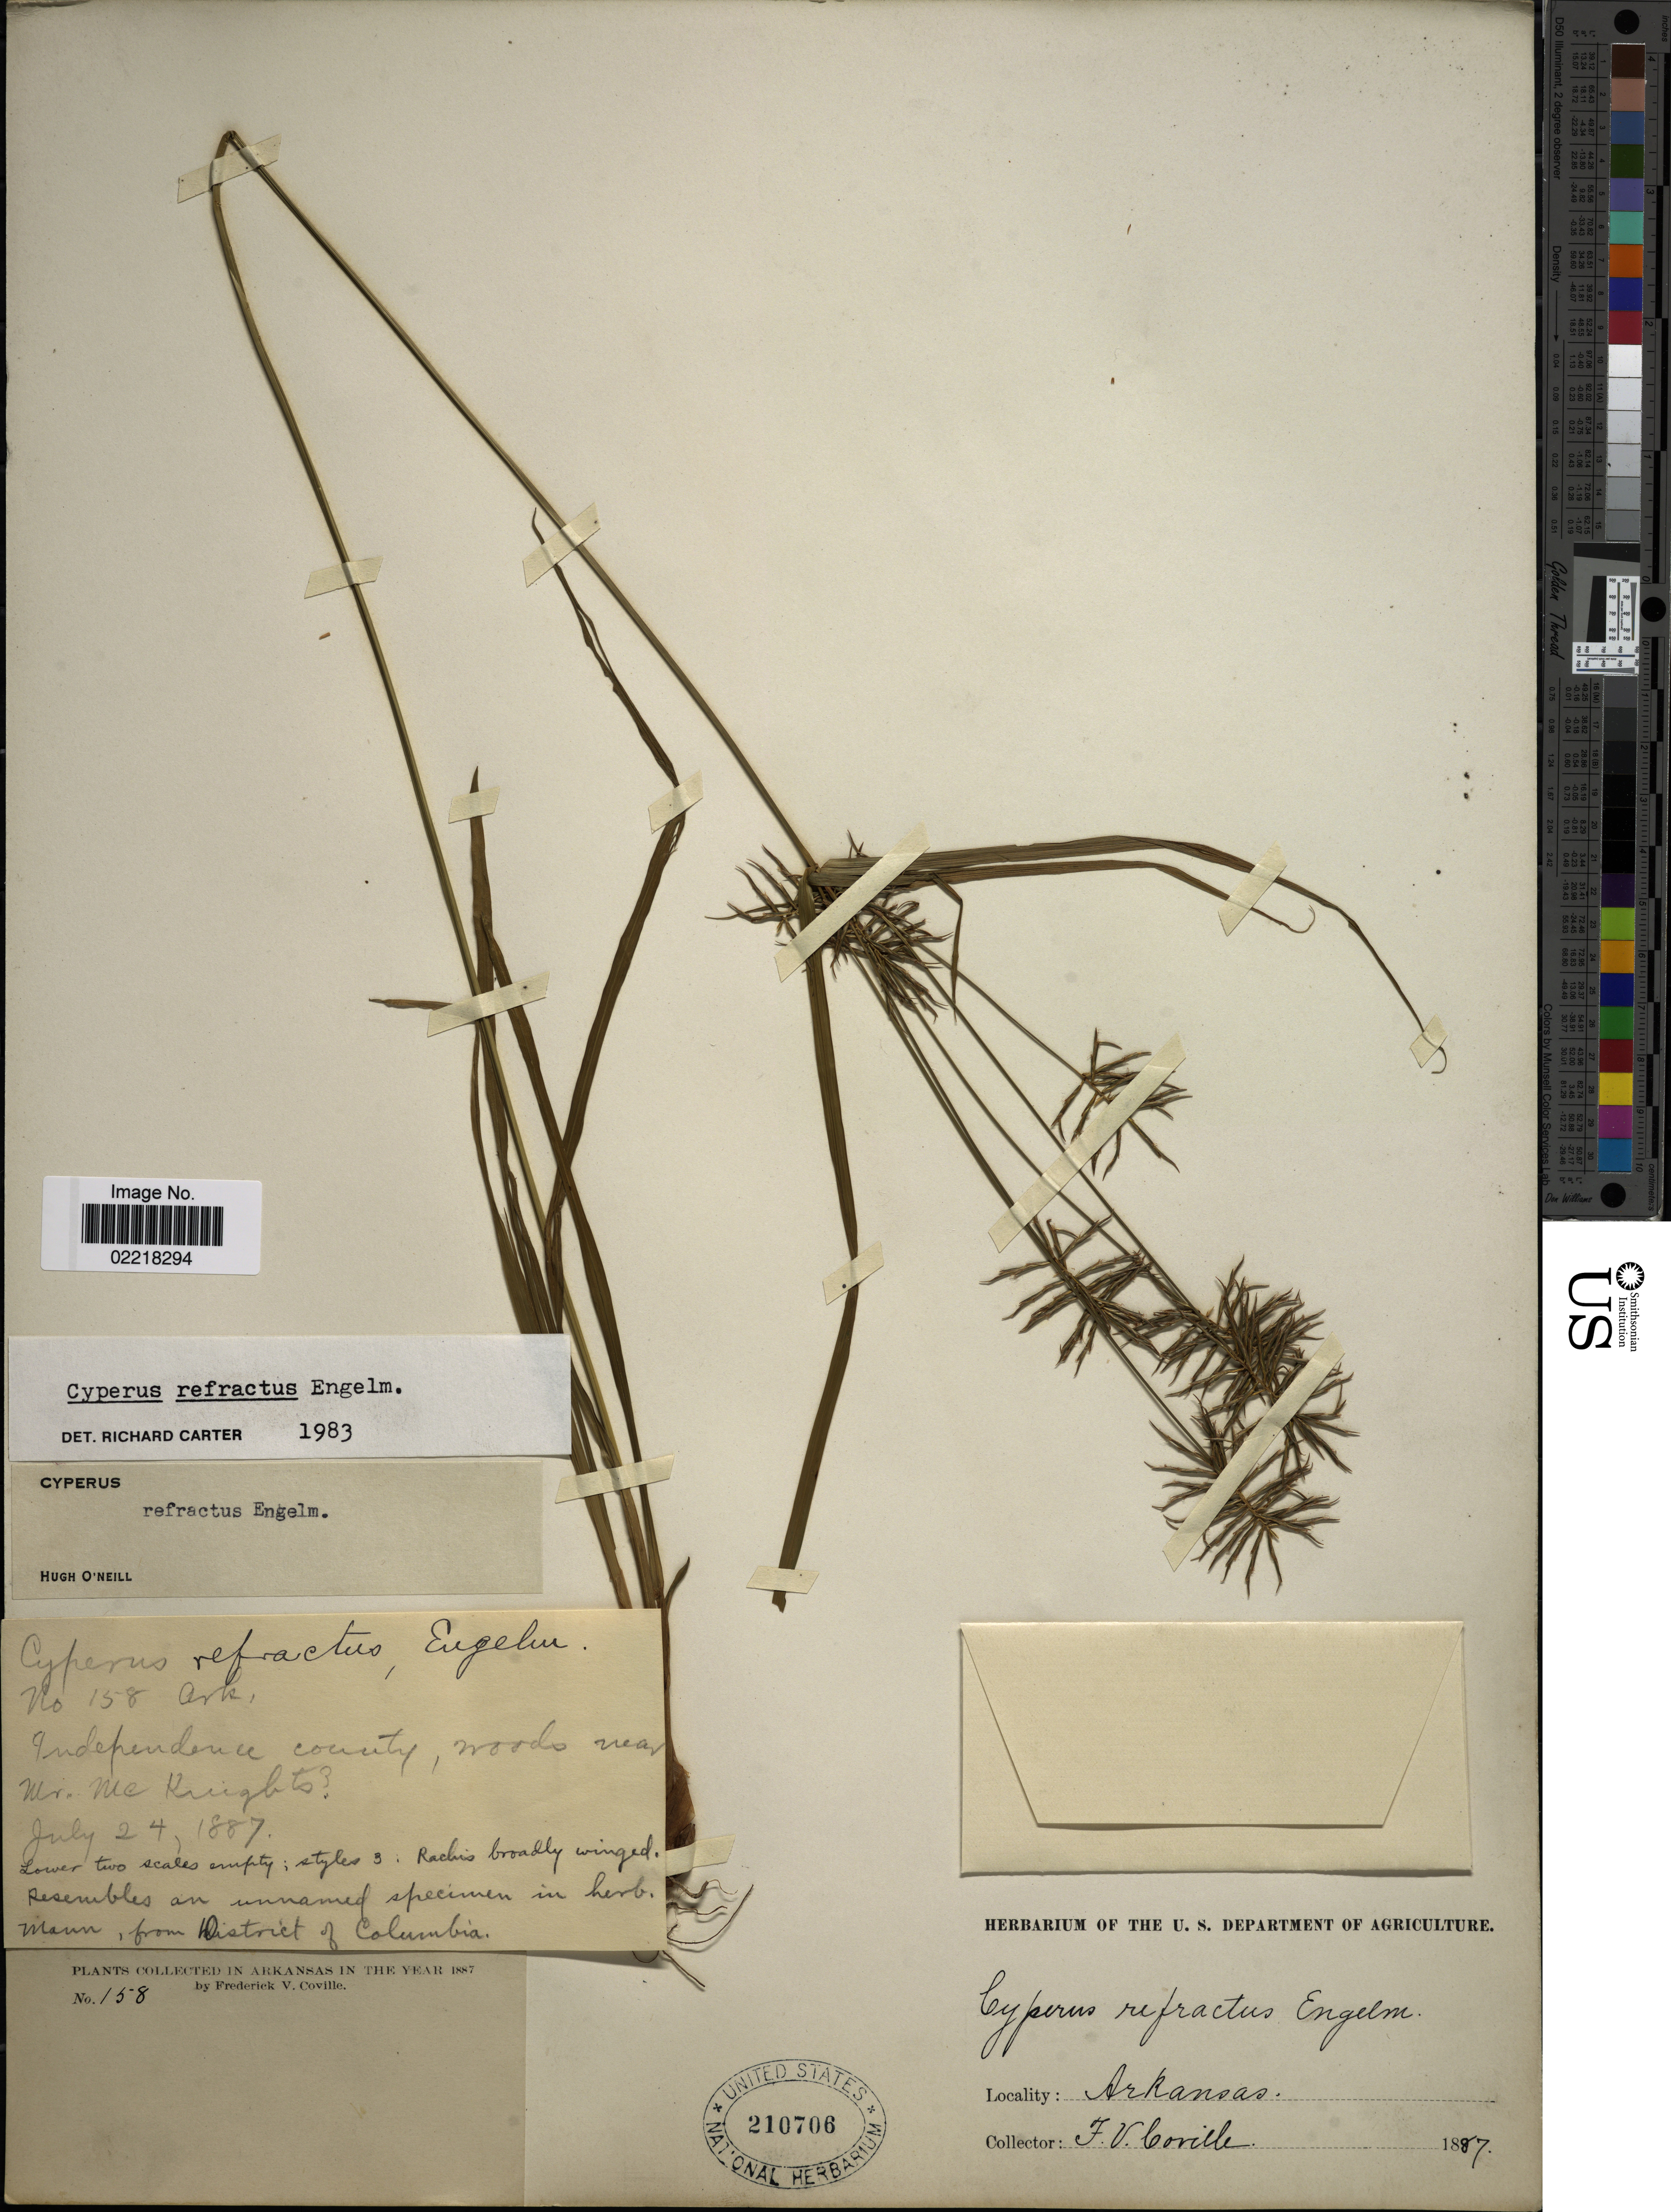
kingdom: Plantae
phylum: Tracheophyta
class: Liliopsida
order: Poales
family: Cyperaceae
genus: Cyperus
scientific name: Cyperus refractus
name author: Engelm. ex Boeckeler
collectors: F. V. Coville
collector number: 158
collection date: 1887-07-24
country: United States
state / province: Arkansas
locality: Ark., Independence County, woods near Mr. McKnights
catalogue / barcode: US 210706